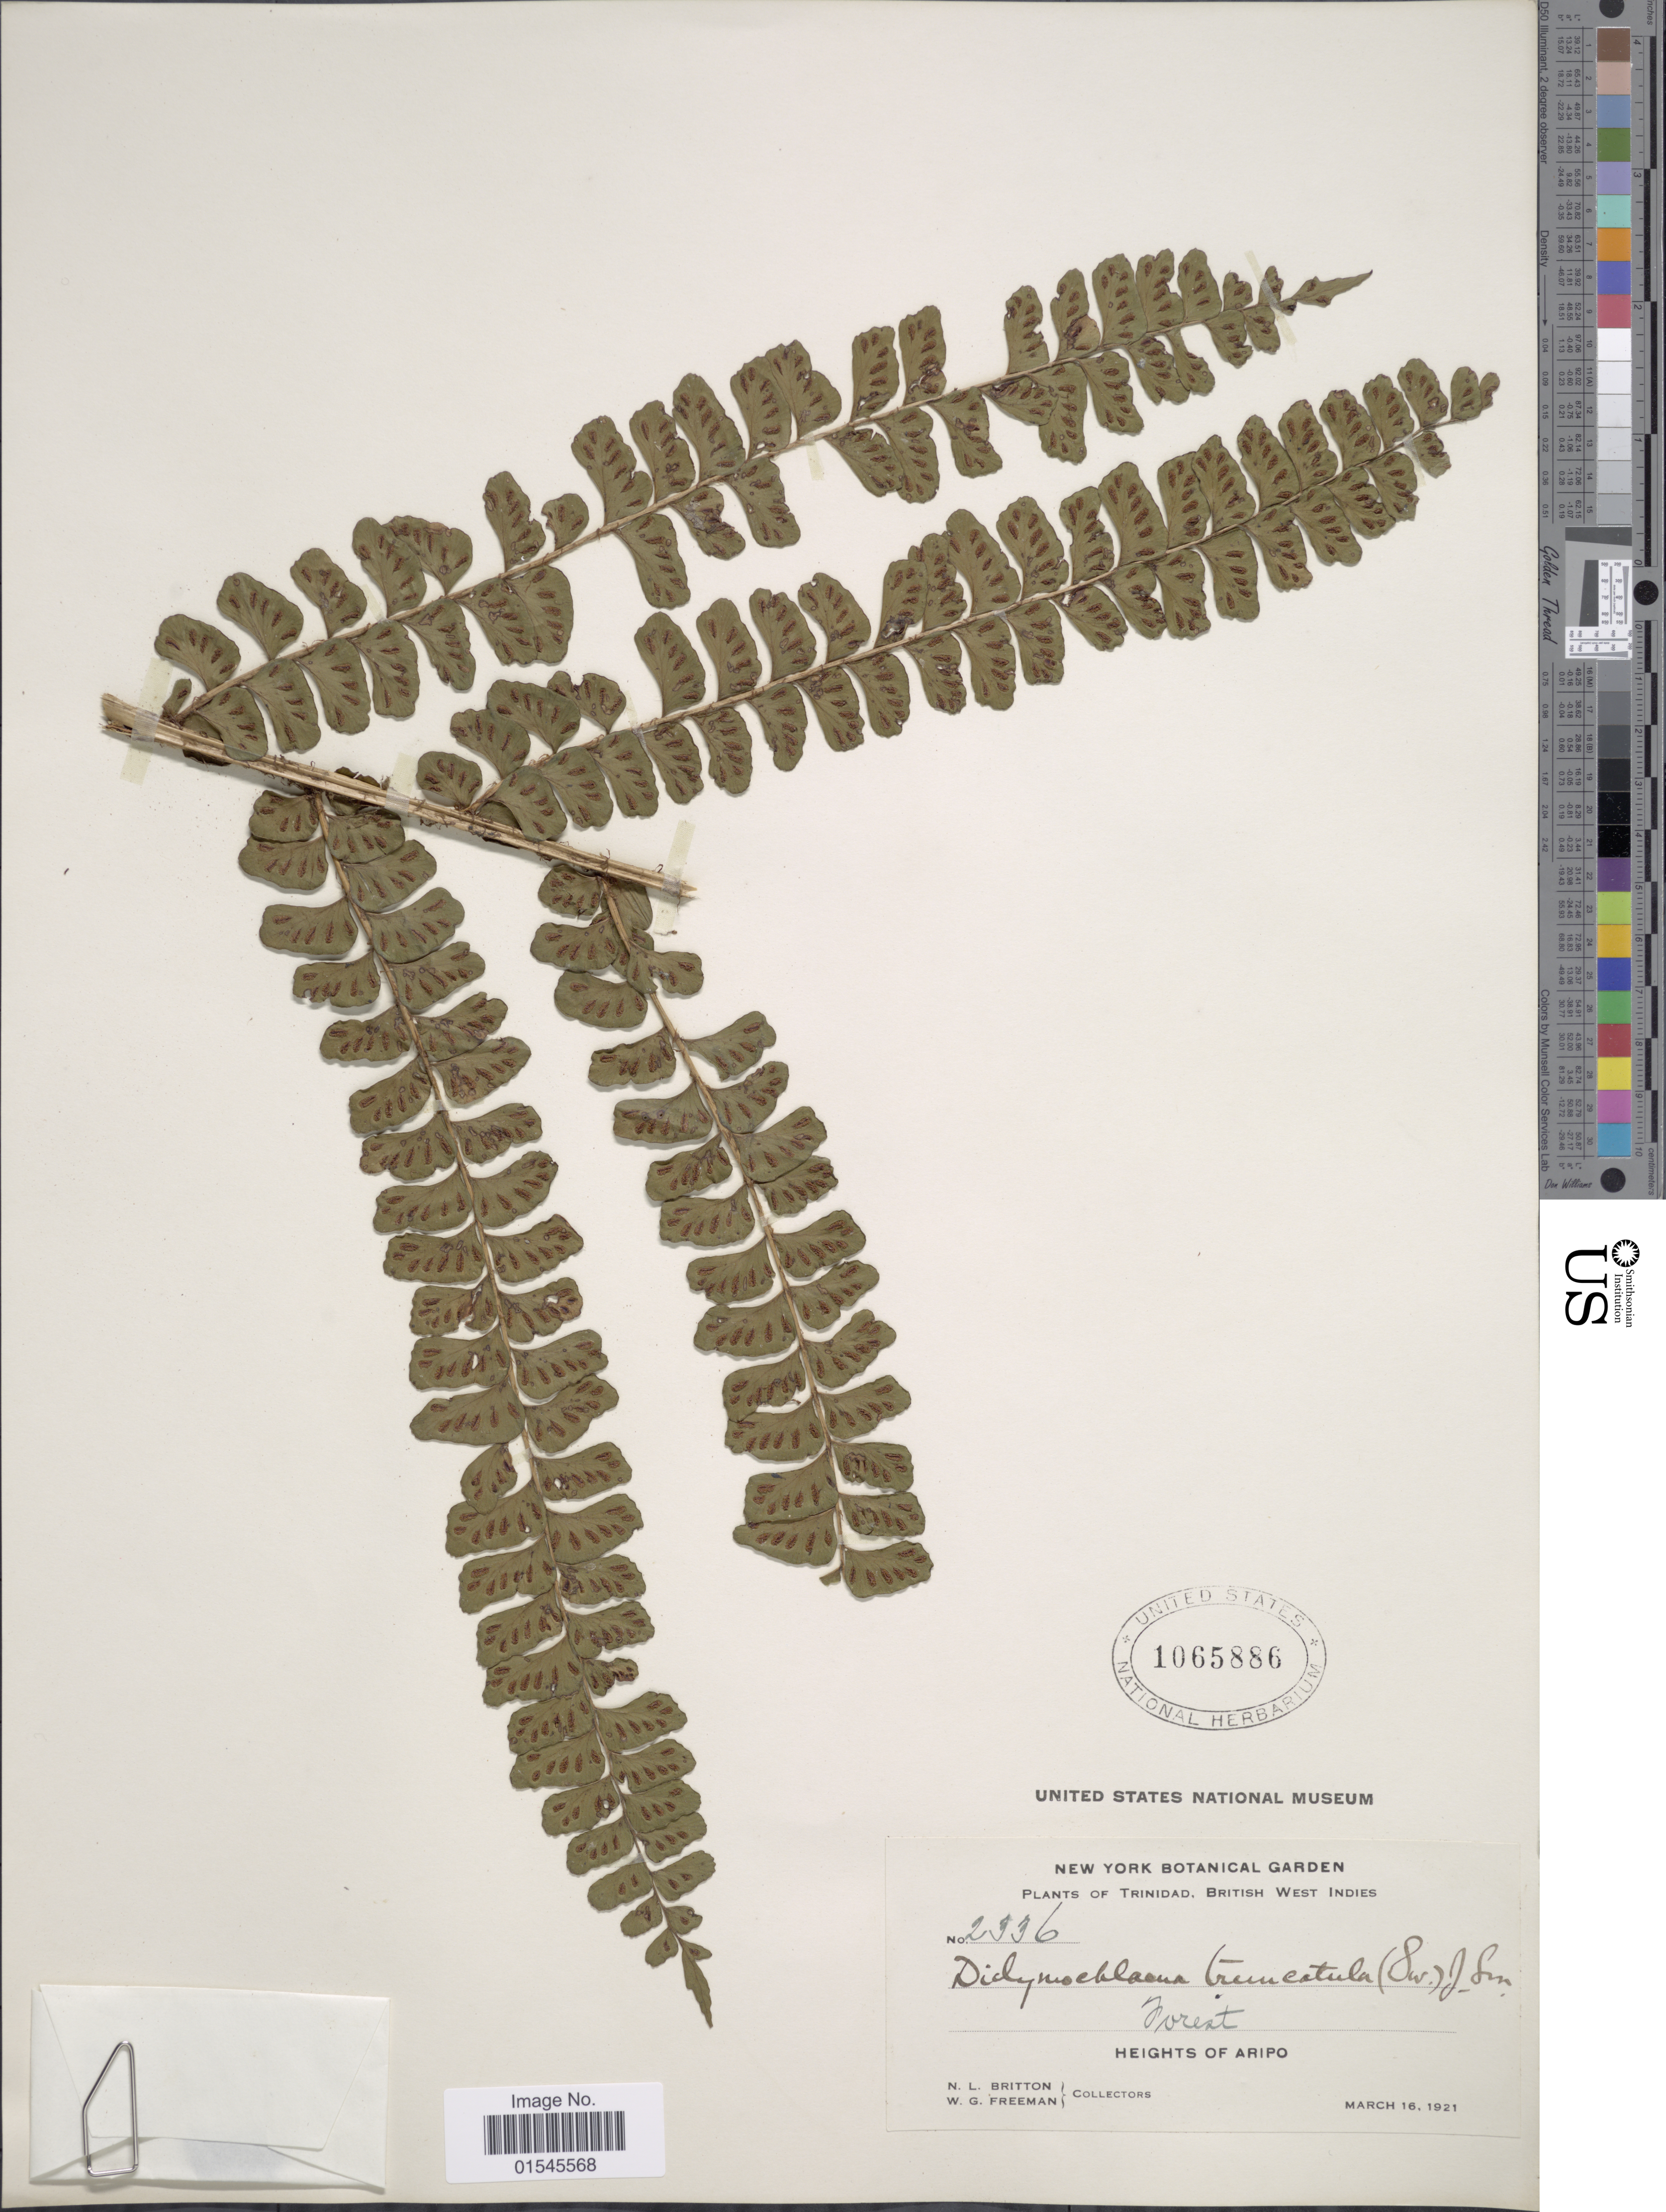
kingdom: Plantae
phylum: Tracheophyta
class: Polypodiopsida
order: Polypodiales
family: Didymochlaenaceae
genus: Didymochlaena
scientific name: Didymochlaena truncatula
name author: (Sw.) J. Sm.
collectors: N. Britton & W. Freeman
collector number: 2336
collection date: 1921-03-16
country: Trinidad and Tobago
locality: Trinidad, British West Indies, heigts of Aripo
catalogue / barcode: US 1065886